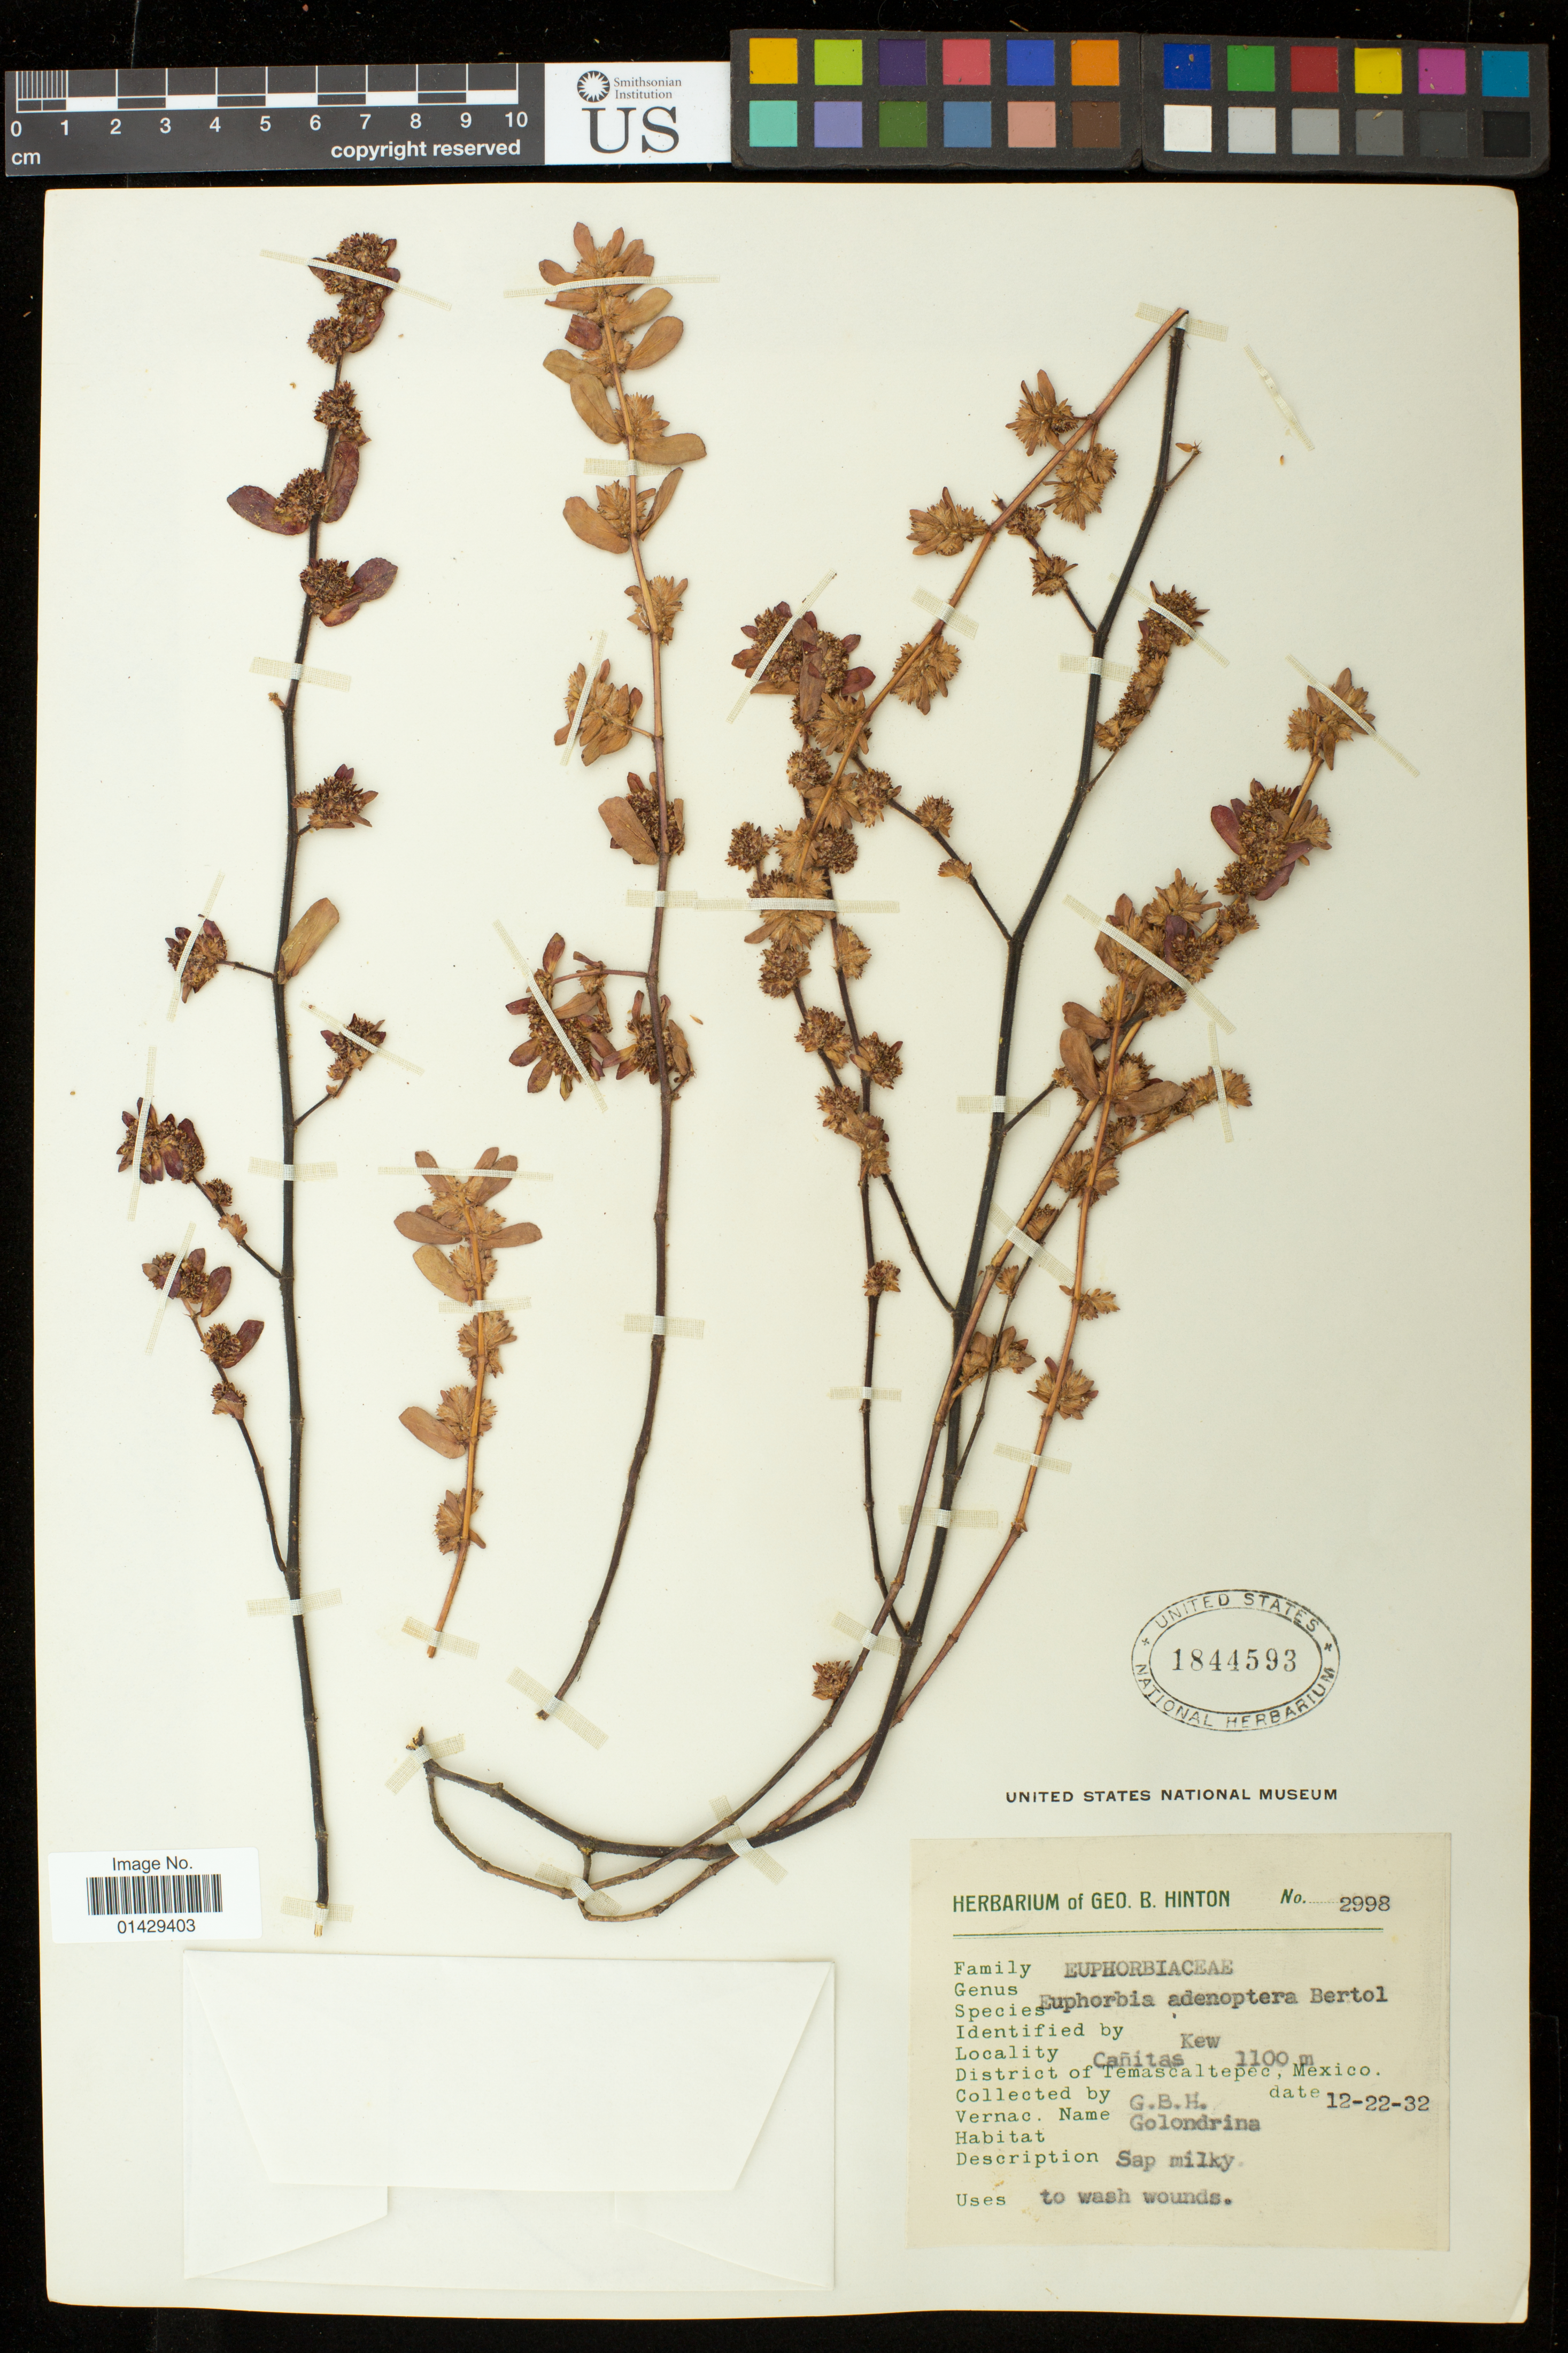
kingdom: Plantae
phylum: Tracheophyta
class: Magnoliopsida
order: Malpighiales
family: Euphorbiaceae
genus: Euphorbia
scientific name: Euphorbia densiflora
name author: (Klotzsch & Garcke) Klotzsch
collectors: G. B. Hinton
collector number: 2998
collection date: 1932-12-22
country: Mexico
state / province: México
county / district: Temascaltepec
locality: Canitas, District of Temascaltepec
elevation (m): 1100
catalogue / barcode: US 1844593